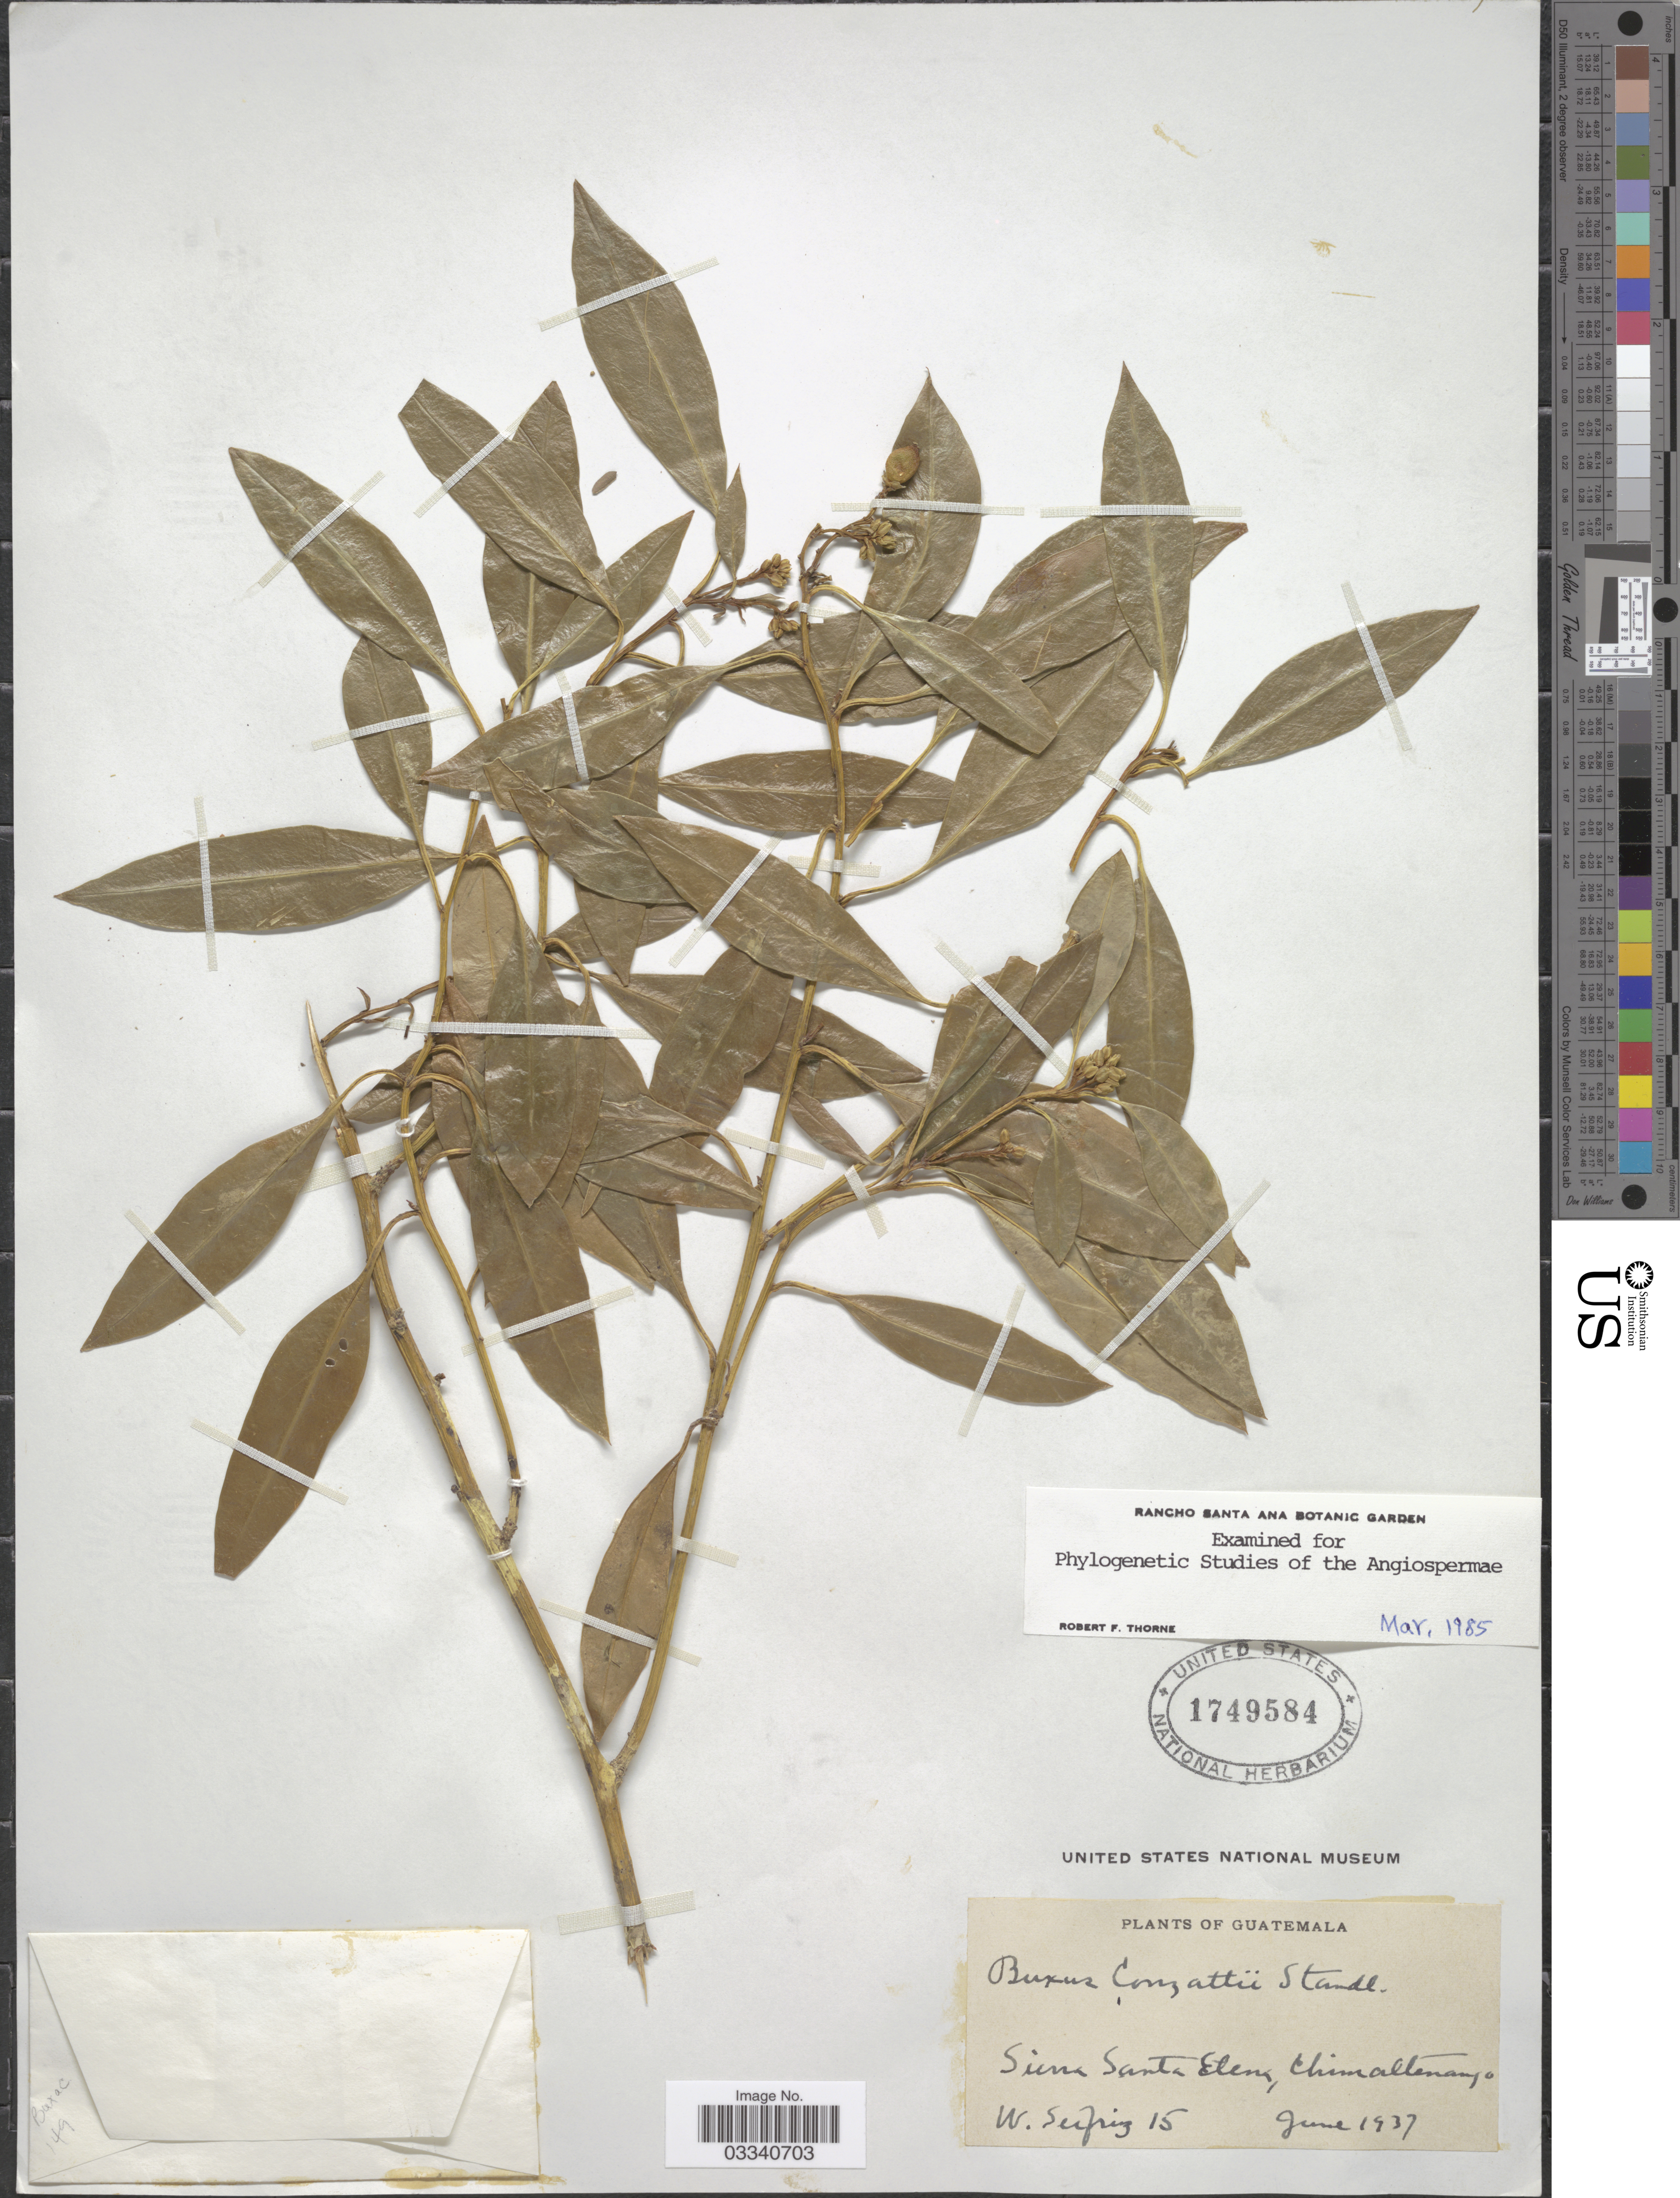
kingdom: Plantae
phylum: Tracheophyta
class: Magnoliopsida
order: Buxales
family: Buxaceae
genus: Sarcococca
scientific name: Sarcococca conzattii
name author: (Standl.) I.M. Johnst.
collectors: W. Seifriz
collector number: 15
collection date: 1937-06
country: Guatemala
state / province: Chimaltenango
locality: Sierra Santa Elena.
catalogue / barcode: US 1749584